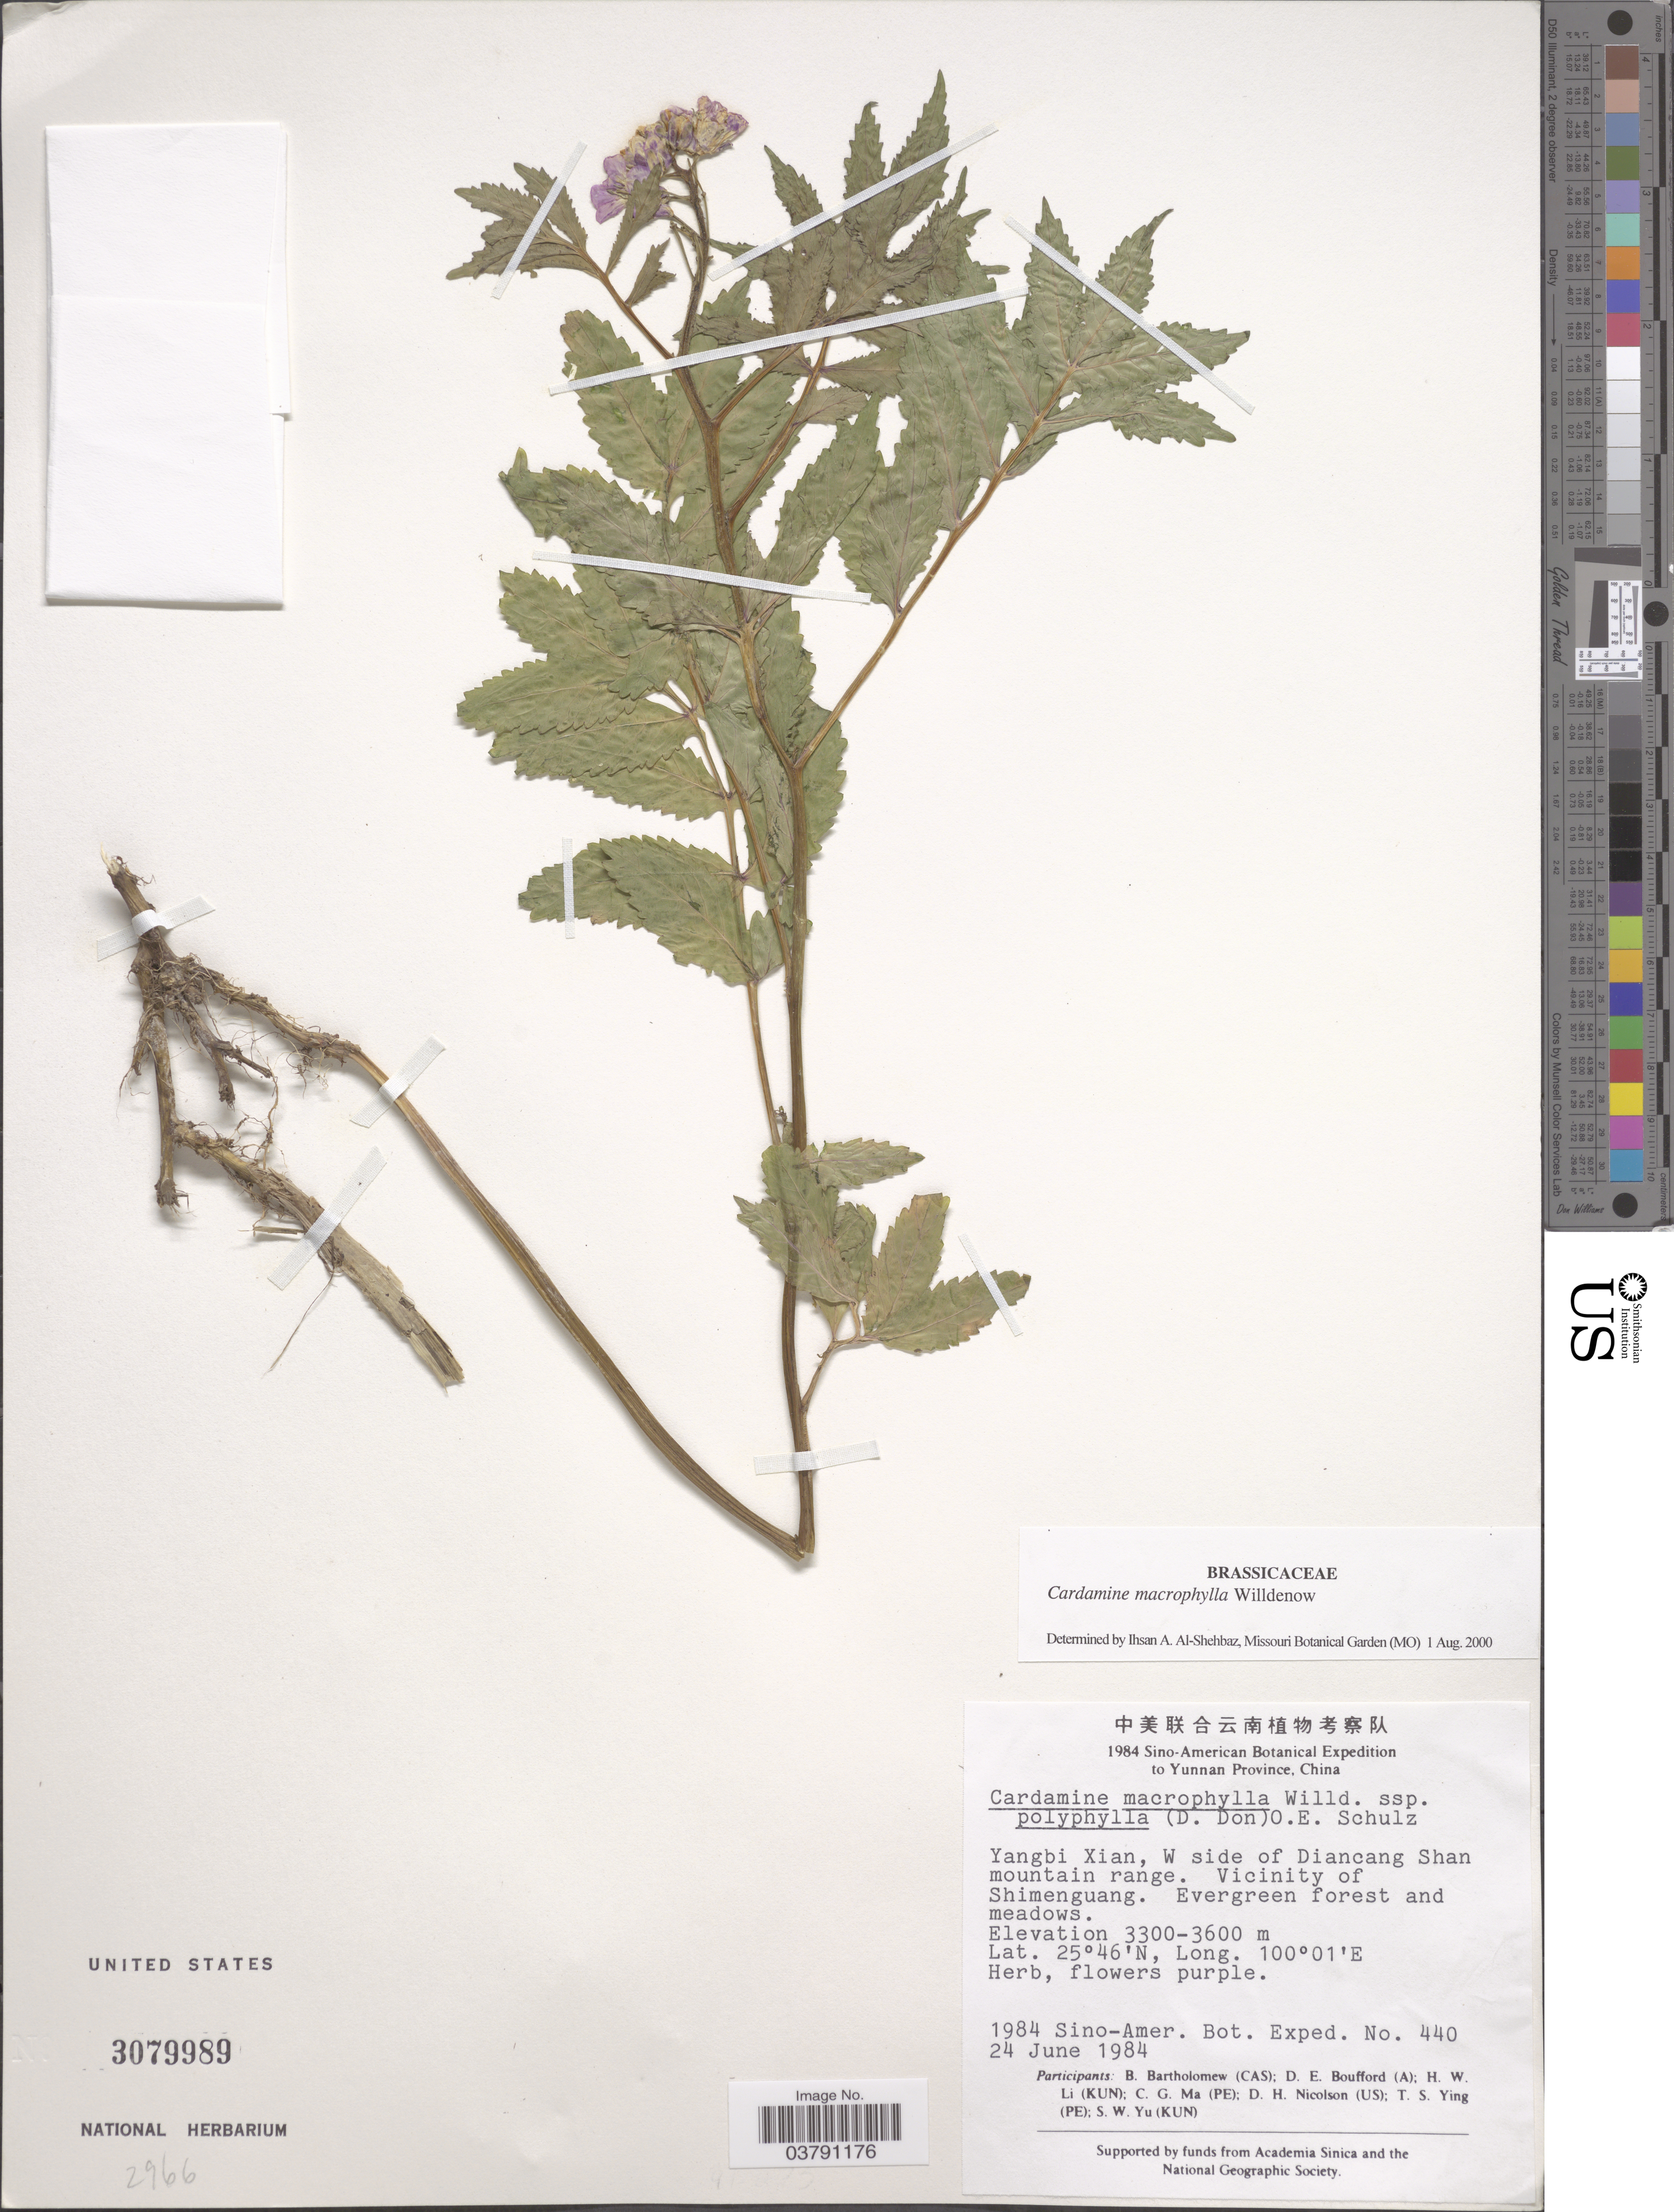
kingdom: Plantae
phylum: Tracheophyta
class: Magnoliopsida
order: Brassicales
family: Brassicaceae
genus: Cardamine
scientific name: Cardamine macrophylla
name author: Willd.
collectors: Sino-Amer. Bot. Exped. 1984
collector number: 440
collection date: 1984-06-24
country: China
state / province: Yunnan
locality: Yunnan Province, China. Yangbi Xian, W side of Diancang Shan mountain range. Vicinity of Shimenguang.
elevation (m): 3300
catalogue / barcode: US 3079989